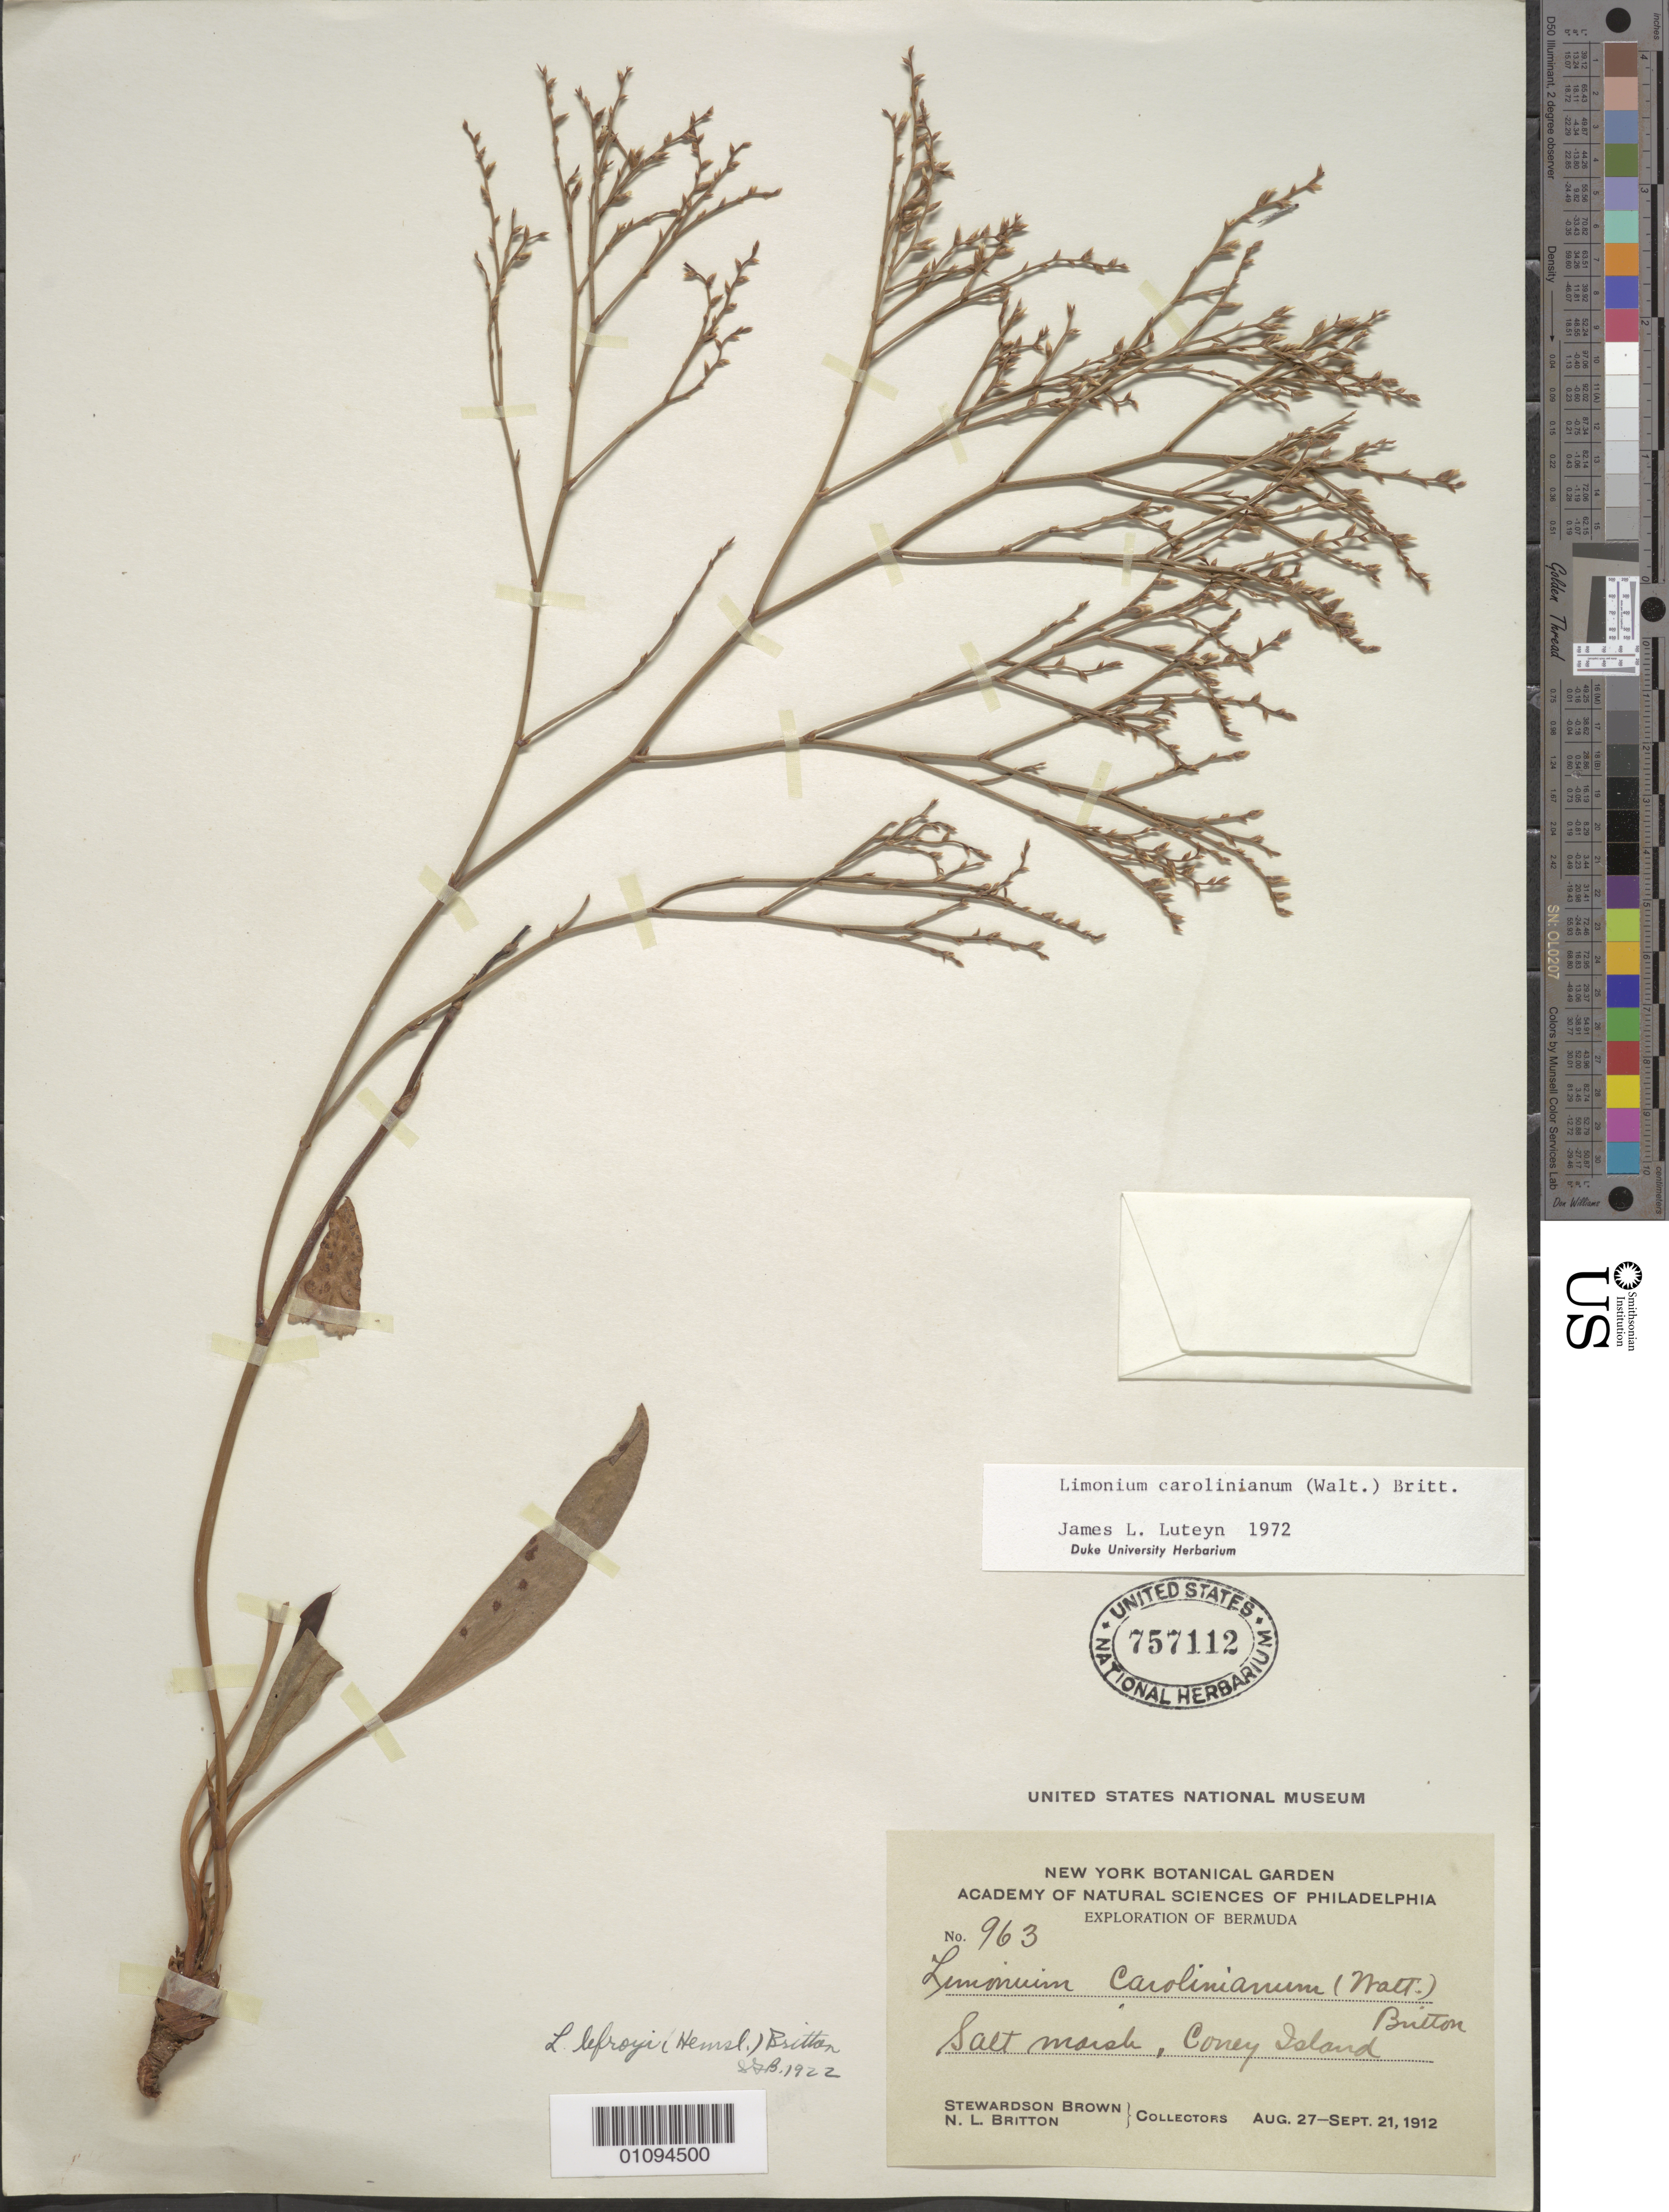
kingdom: Plantae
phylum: Tracheophyta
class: Magnoliopsida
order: Caryophyllales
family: Plumbaginaceae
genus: Limonium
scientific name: Limonium carolinianum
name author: (Walter) Britton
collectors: S. Brown & N. Britton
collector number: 963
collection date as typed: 27 Aug 1912 to 21 Sep 1912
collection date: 1912-08-27/1912-09-21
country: Bermuda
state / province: St. George's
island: Bermuda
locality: Coney Island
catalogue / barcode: US 757112